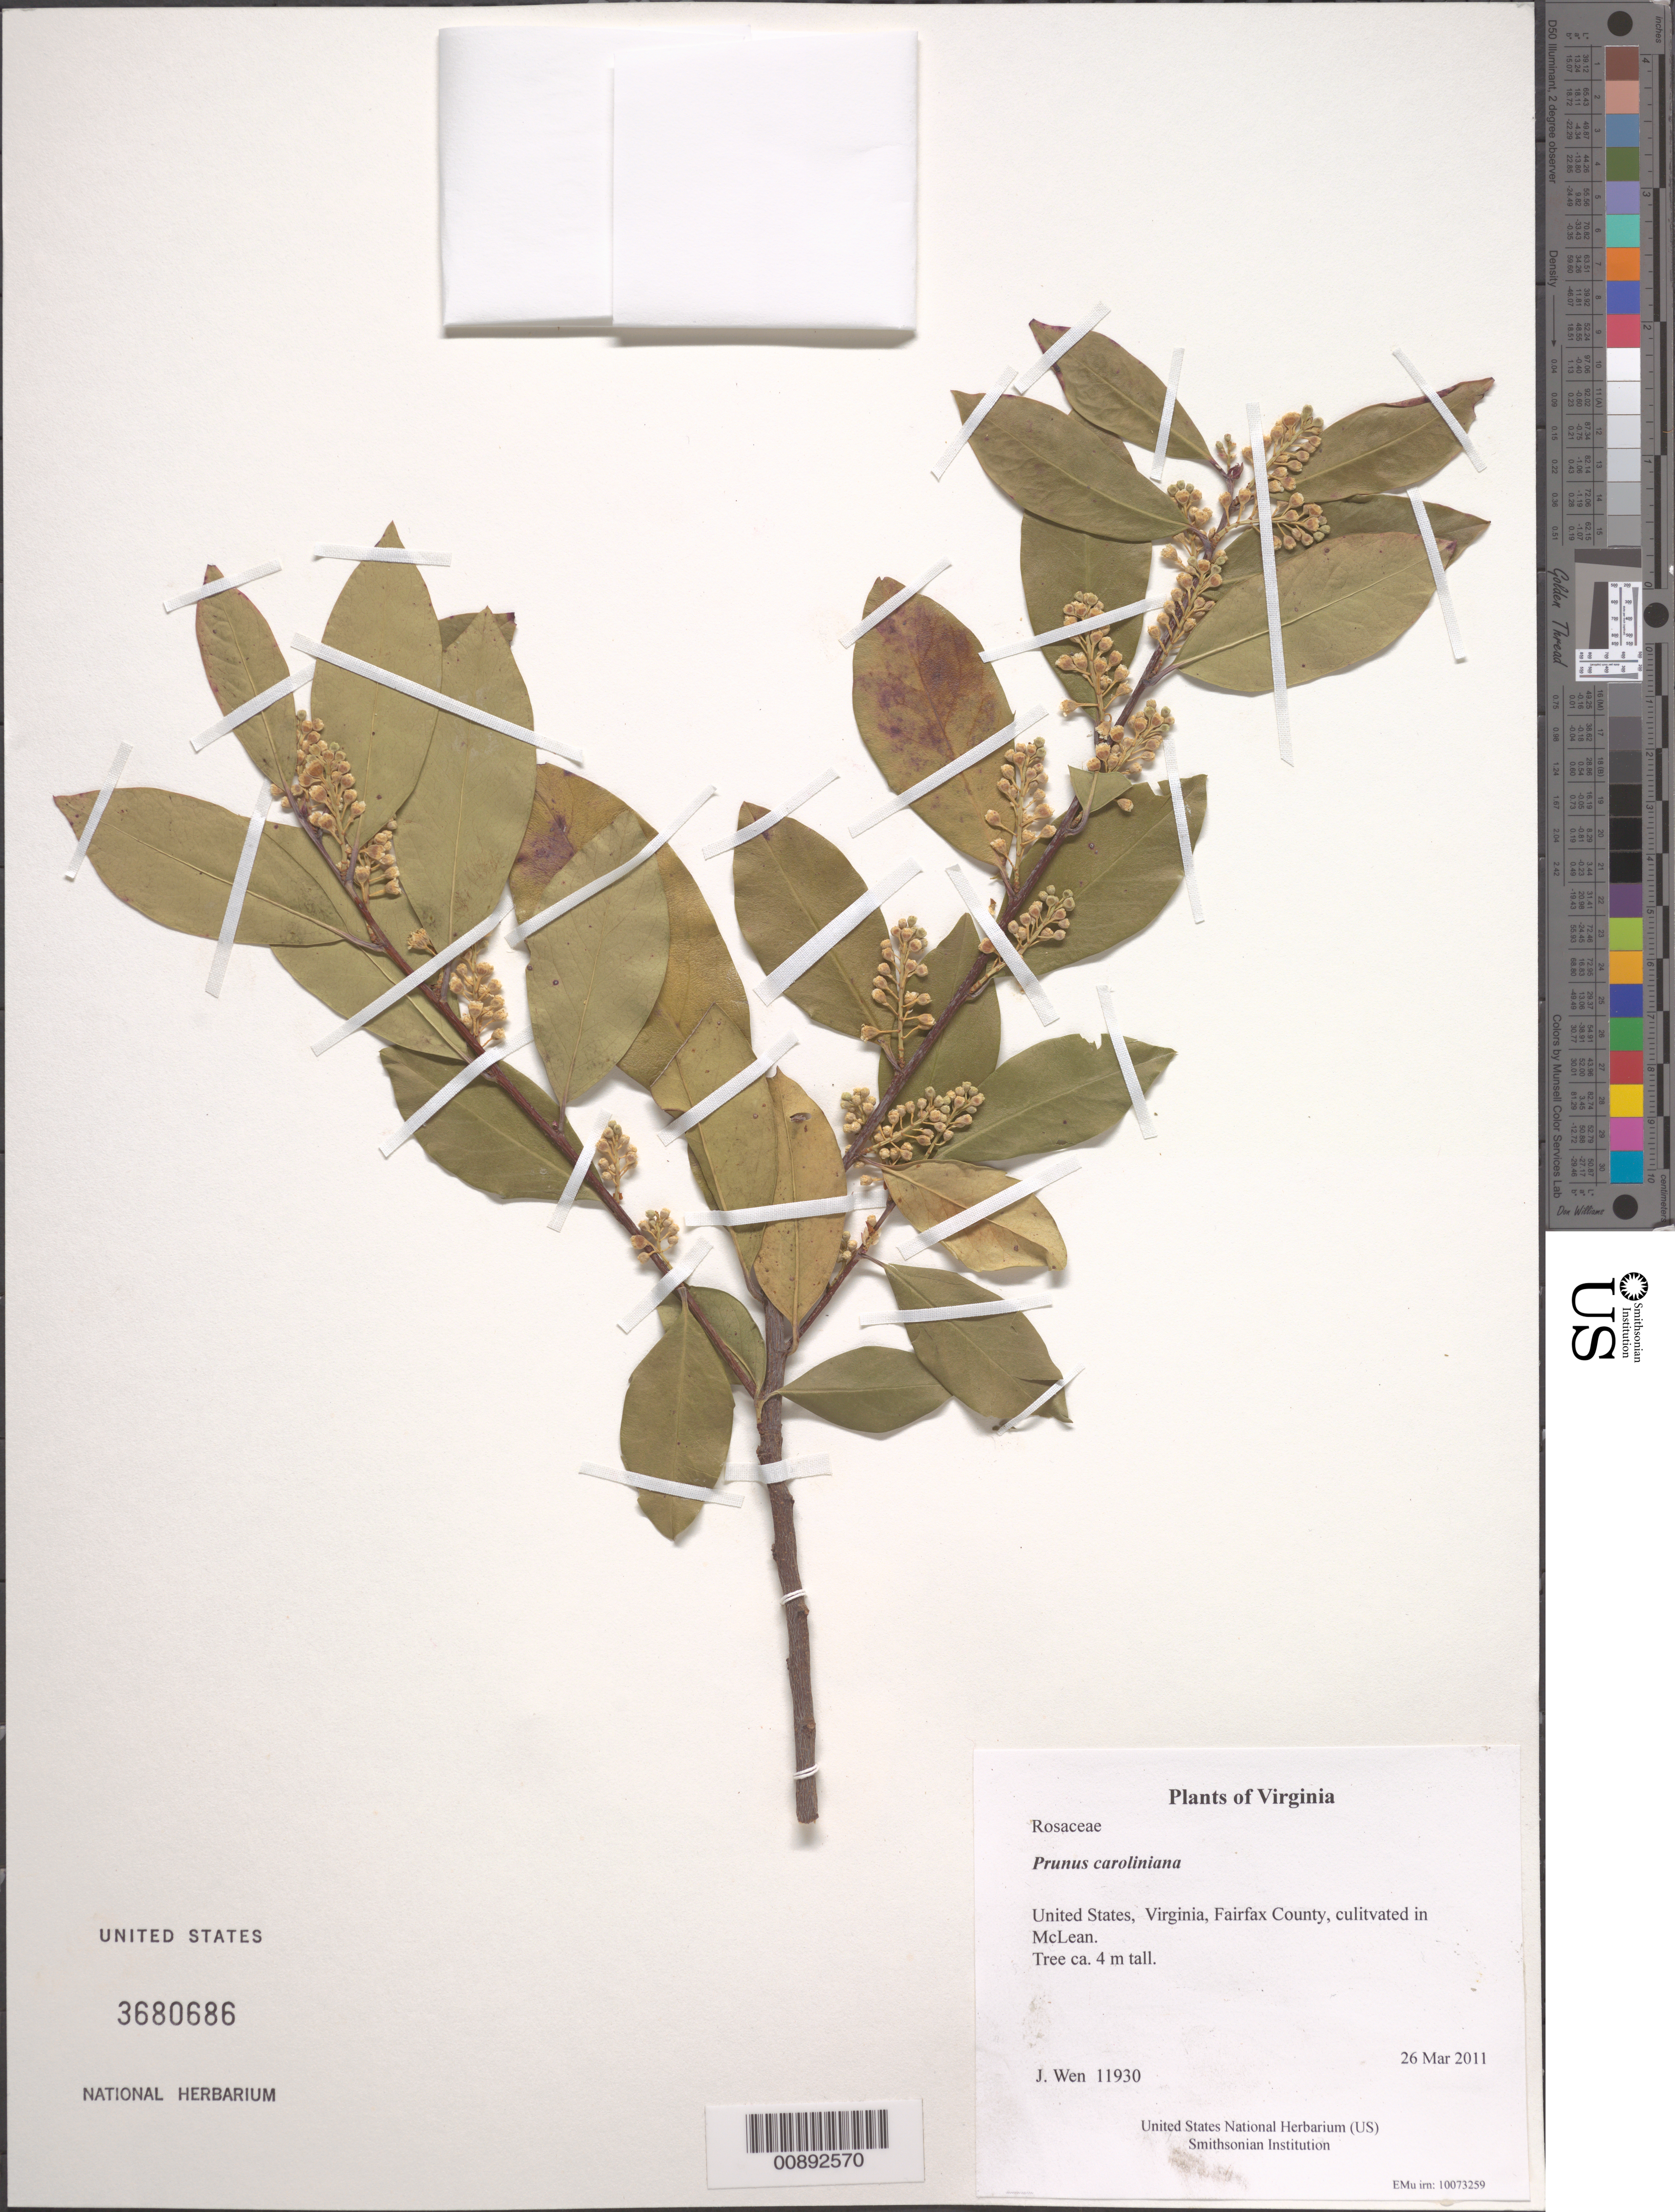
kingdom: Plantae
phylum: Tracheophyta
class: Magnoliopsida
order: Rosales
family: Rosaceae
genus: Prunus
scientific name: Prunus caroliniana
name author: (Mill.) Aiton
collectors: J. Wen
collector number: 11930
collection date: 2011-03-26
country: United States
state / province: Virginia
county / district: Fairfax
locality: Fairfax County, culitvated in McLean.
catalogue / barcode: US 3680686